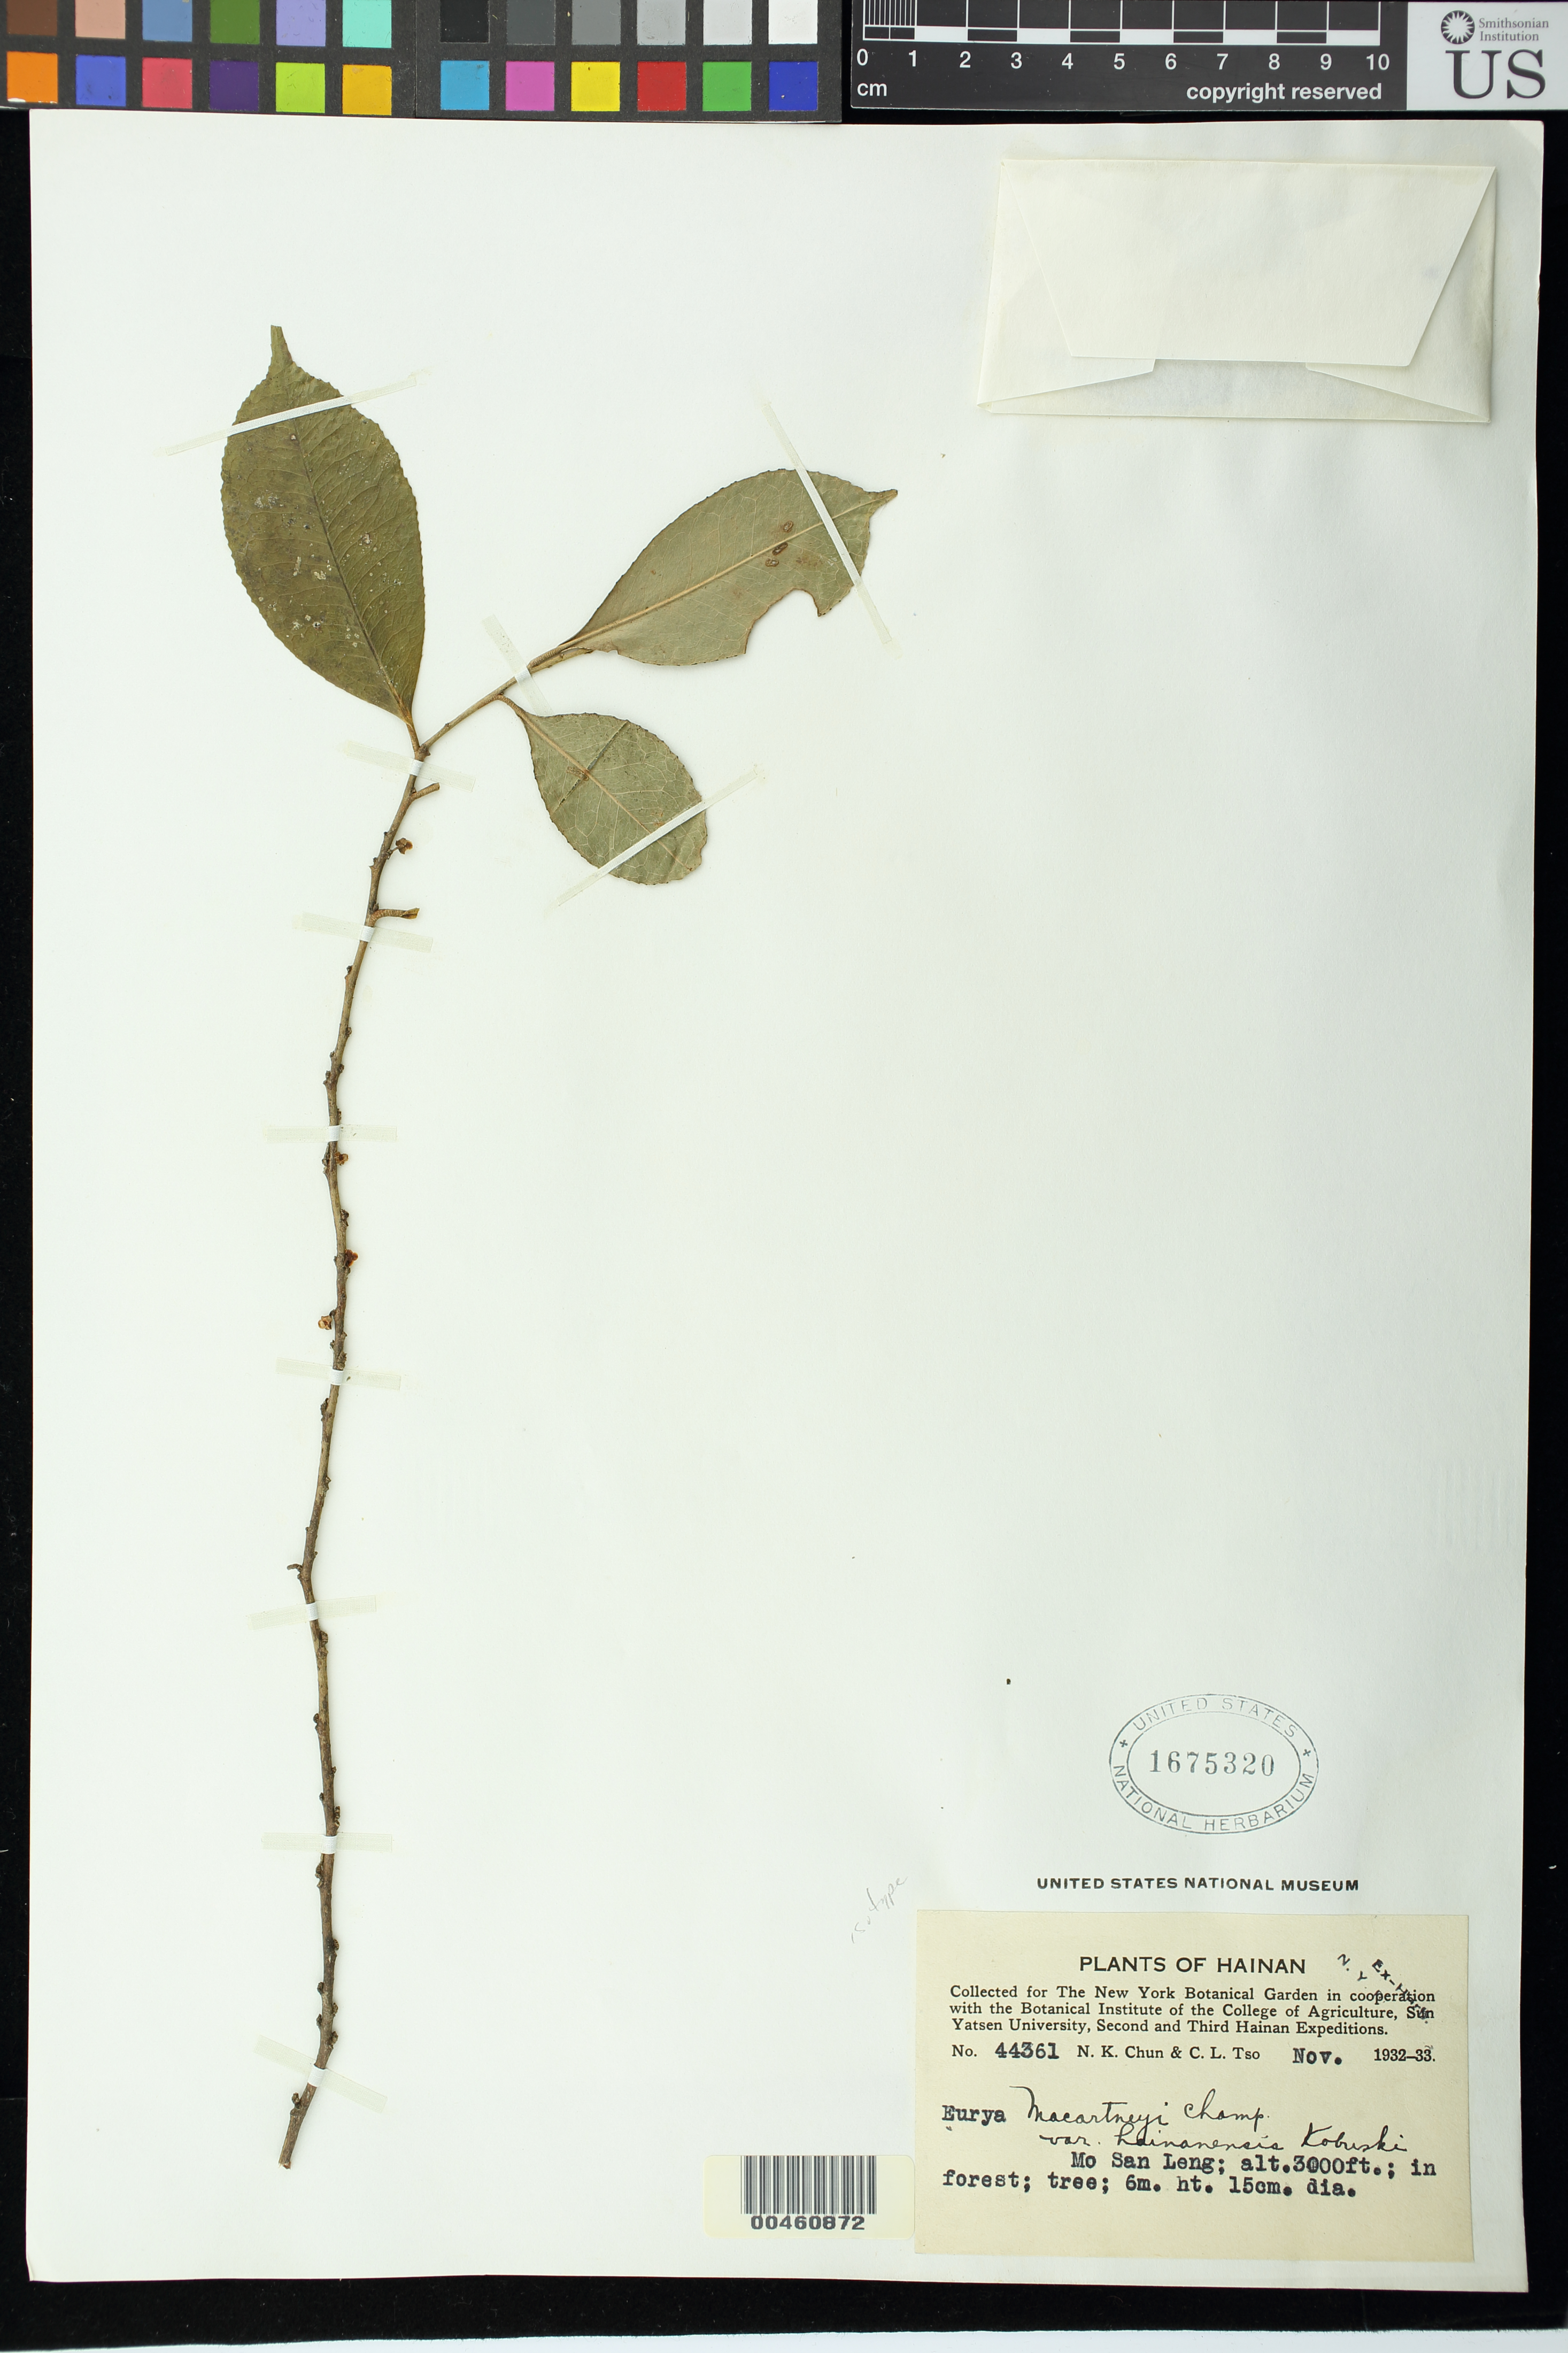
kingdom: Plantae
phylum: Tracheophyta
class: Magnoliopsida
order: Ericales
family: Pentaphylacaceae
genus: Eurya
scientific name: Eurya macartneyi var. hainanensis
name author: Kobuski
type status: Isotype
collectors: N. K. Chun & C. Tso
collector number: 44361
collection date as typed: Nov 1932 to -- Nov 1933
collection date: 1932-11/1933-11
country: China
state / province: Hainan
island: Hainan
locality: Mo San Leng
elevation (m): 914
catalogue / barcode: US 1675320